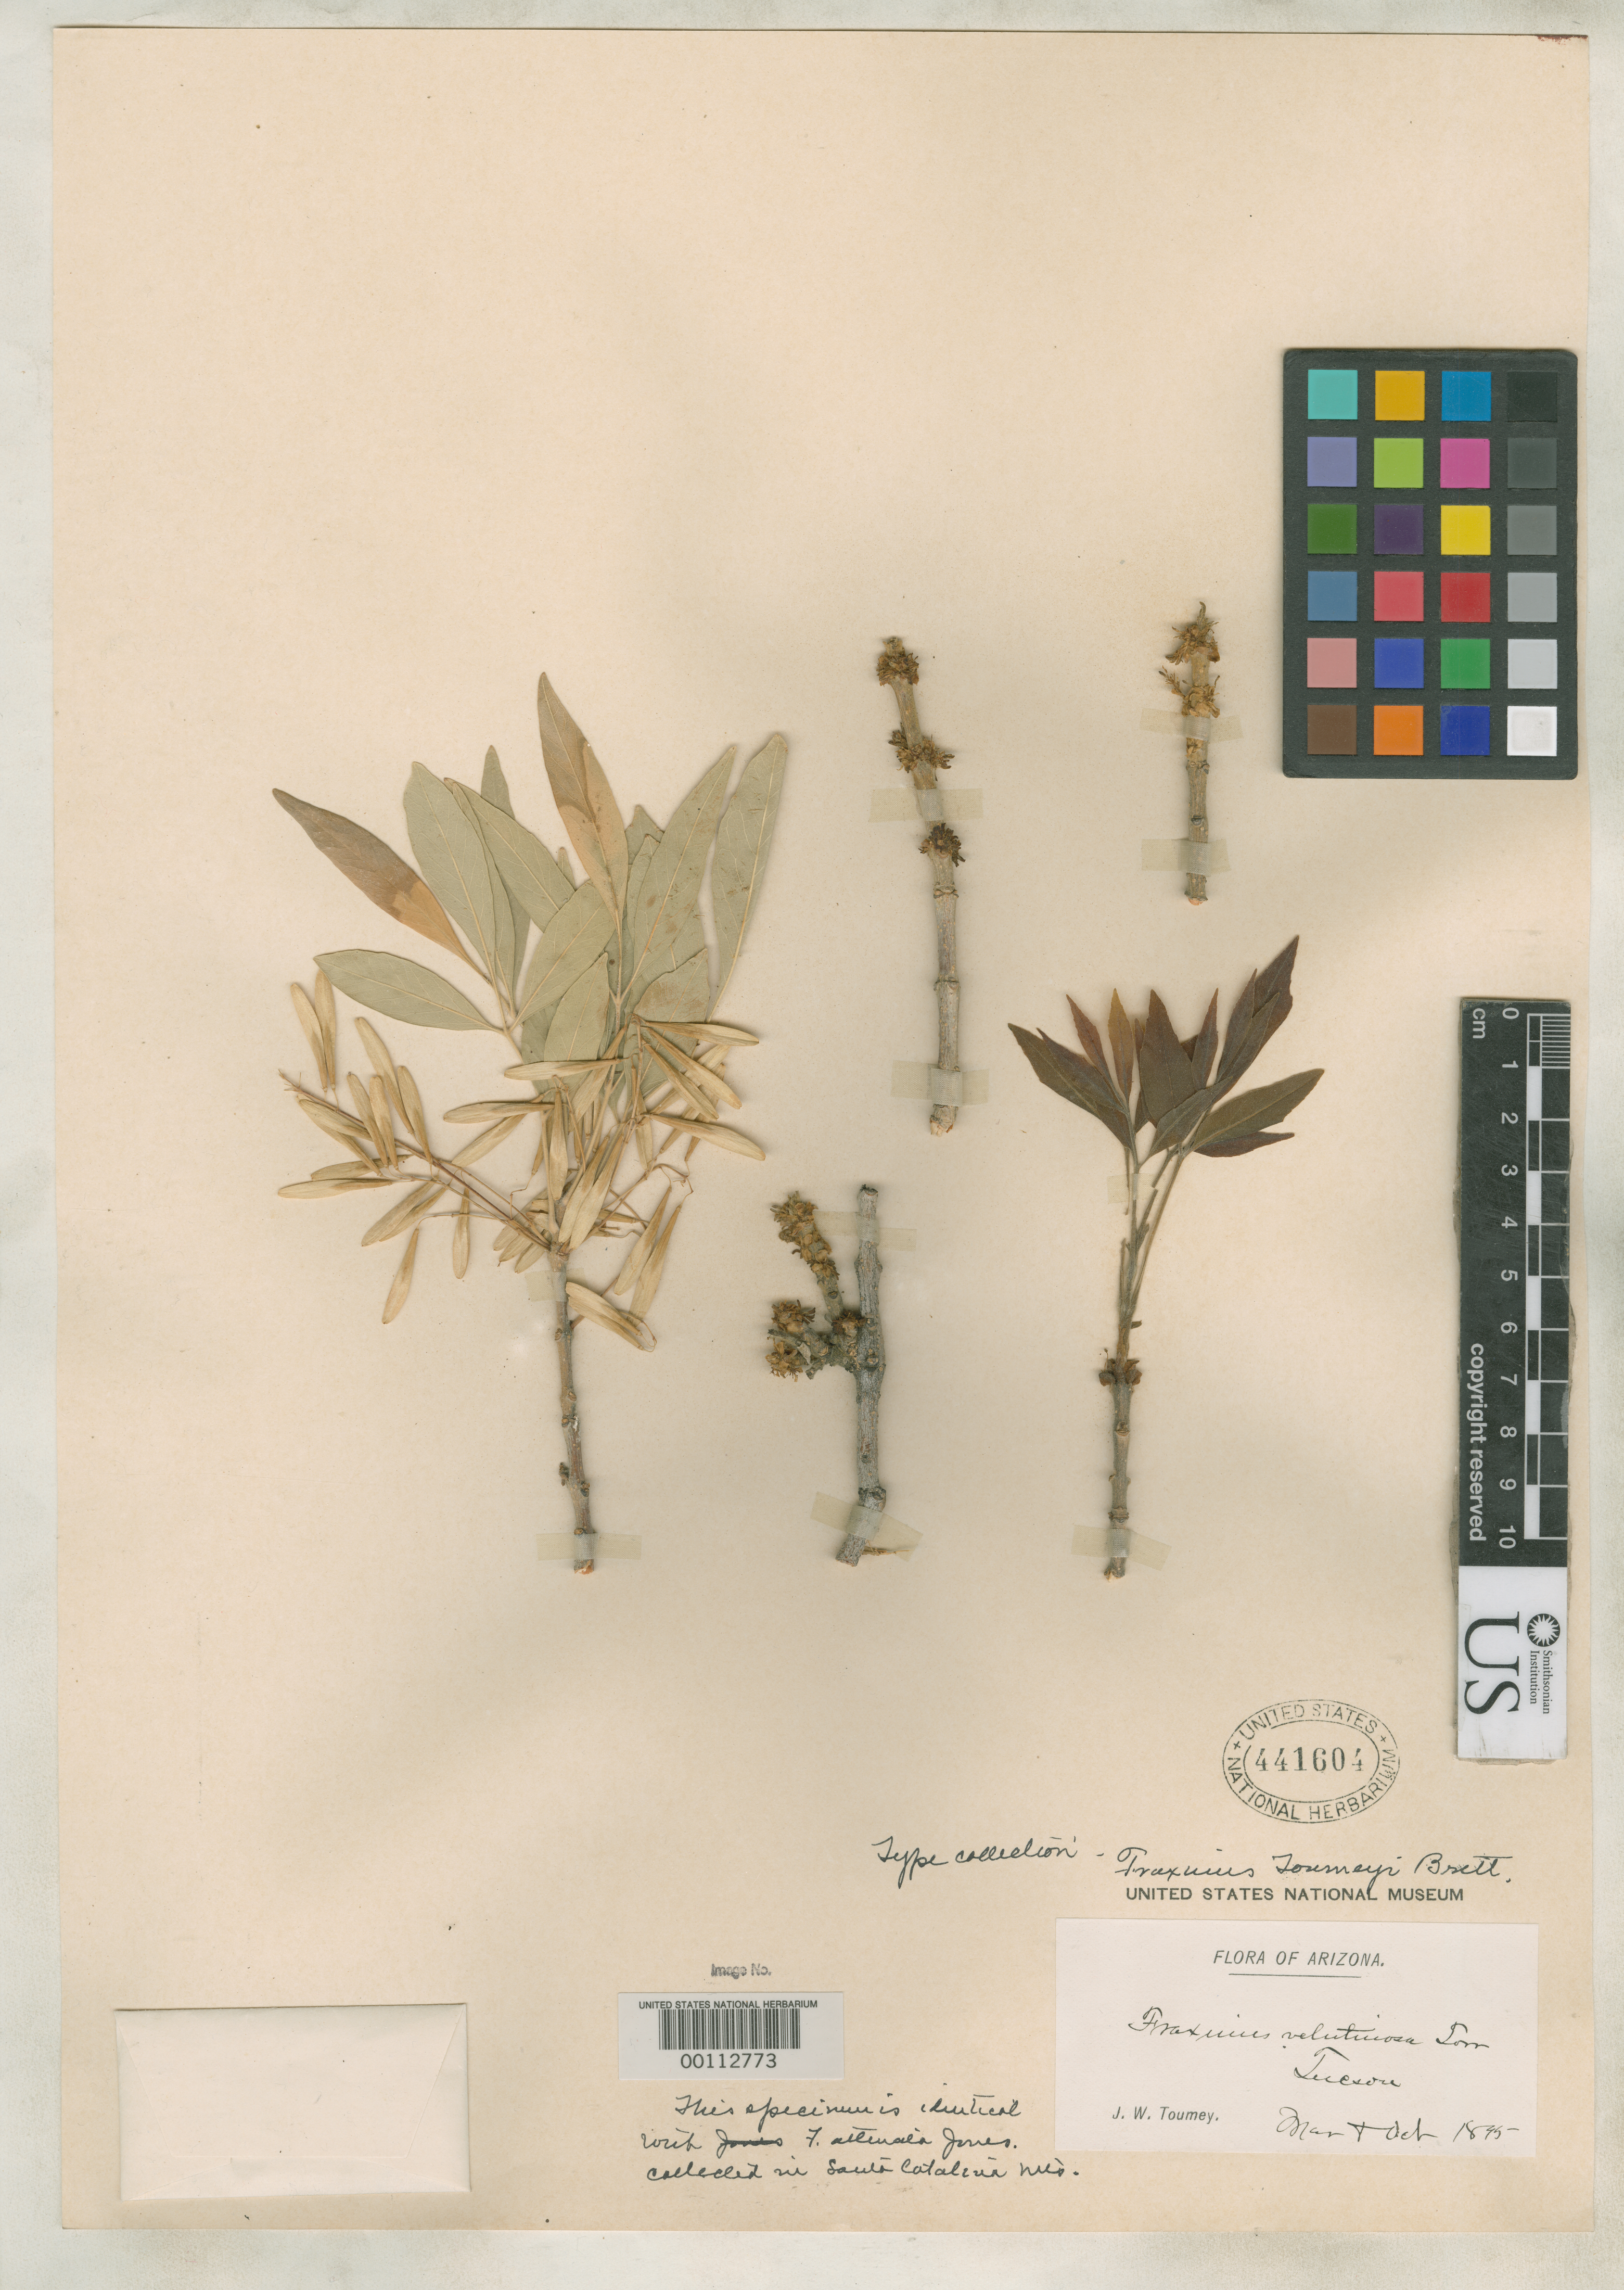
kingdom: Plantae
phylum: Tracheophyta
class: Magnoliopsida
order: Lamiales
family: Oleaceae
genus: Fraxinus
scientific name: Fraxinus toumeyi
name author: Britton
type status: Syntype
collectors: J. W. Toumey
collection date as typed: Mar 1895 to -- Oct 1895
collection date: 1895-03/1895-10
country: United States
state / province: Arizona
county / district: Pima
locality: Tucson.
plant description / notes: Sheet apparently mounted with specimens collected on 2 dates; protologue cites type specimens collected in "March and October".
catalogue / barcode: US 441604